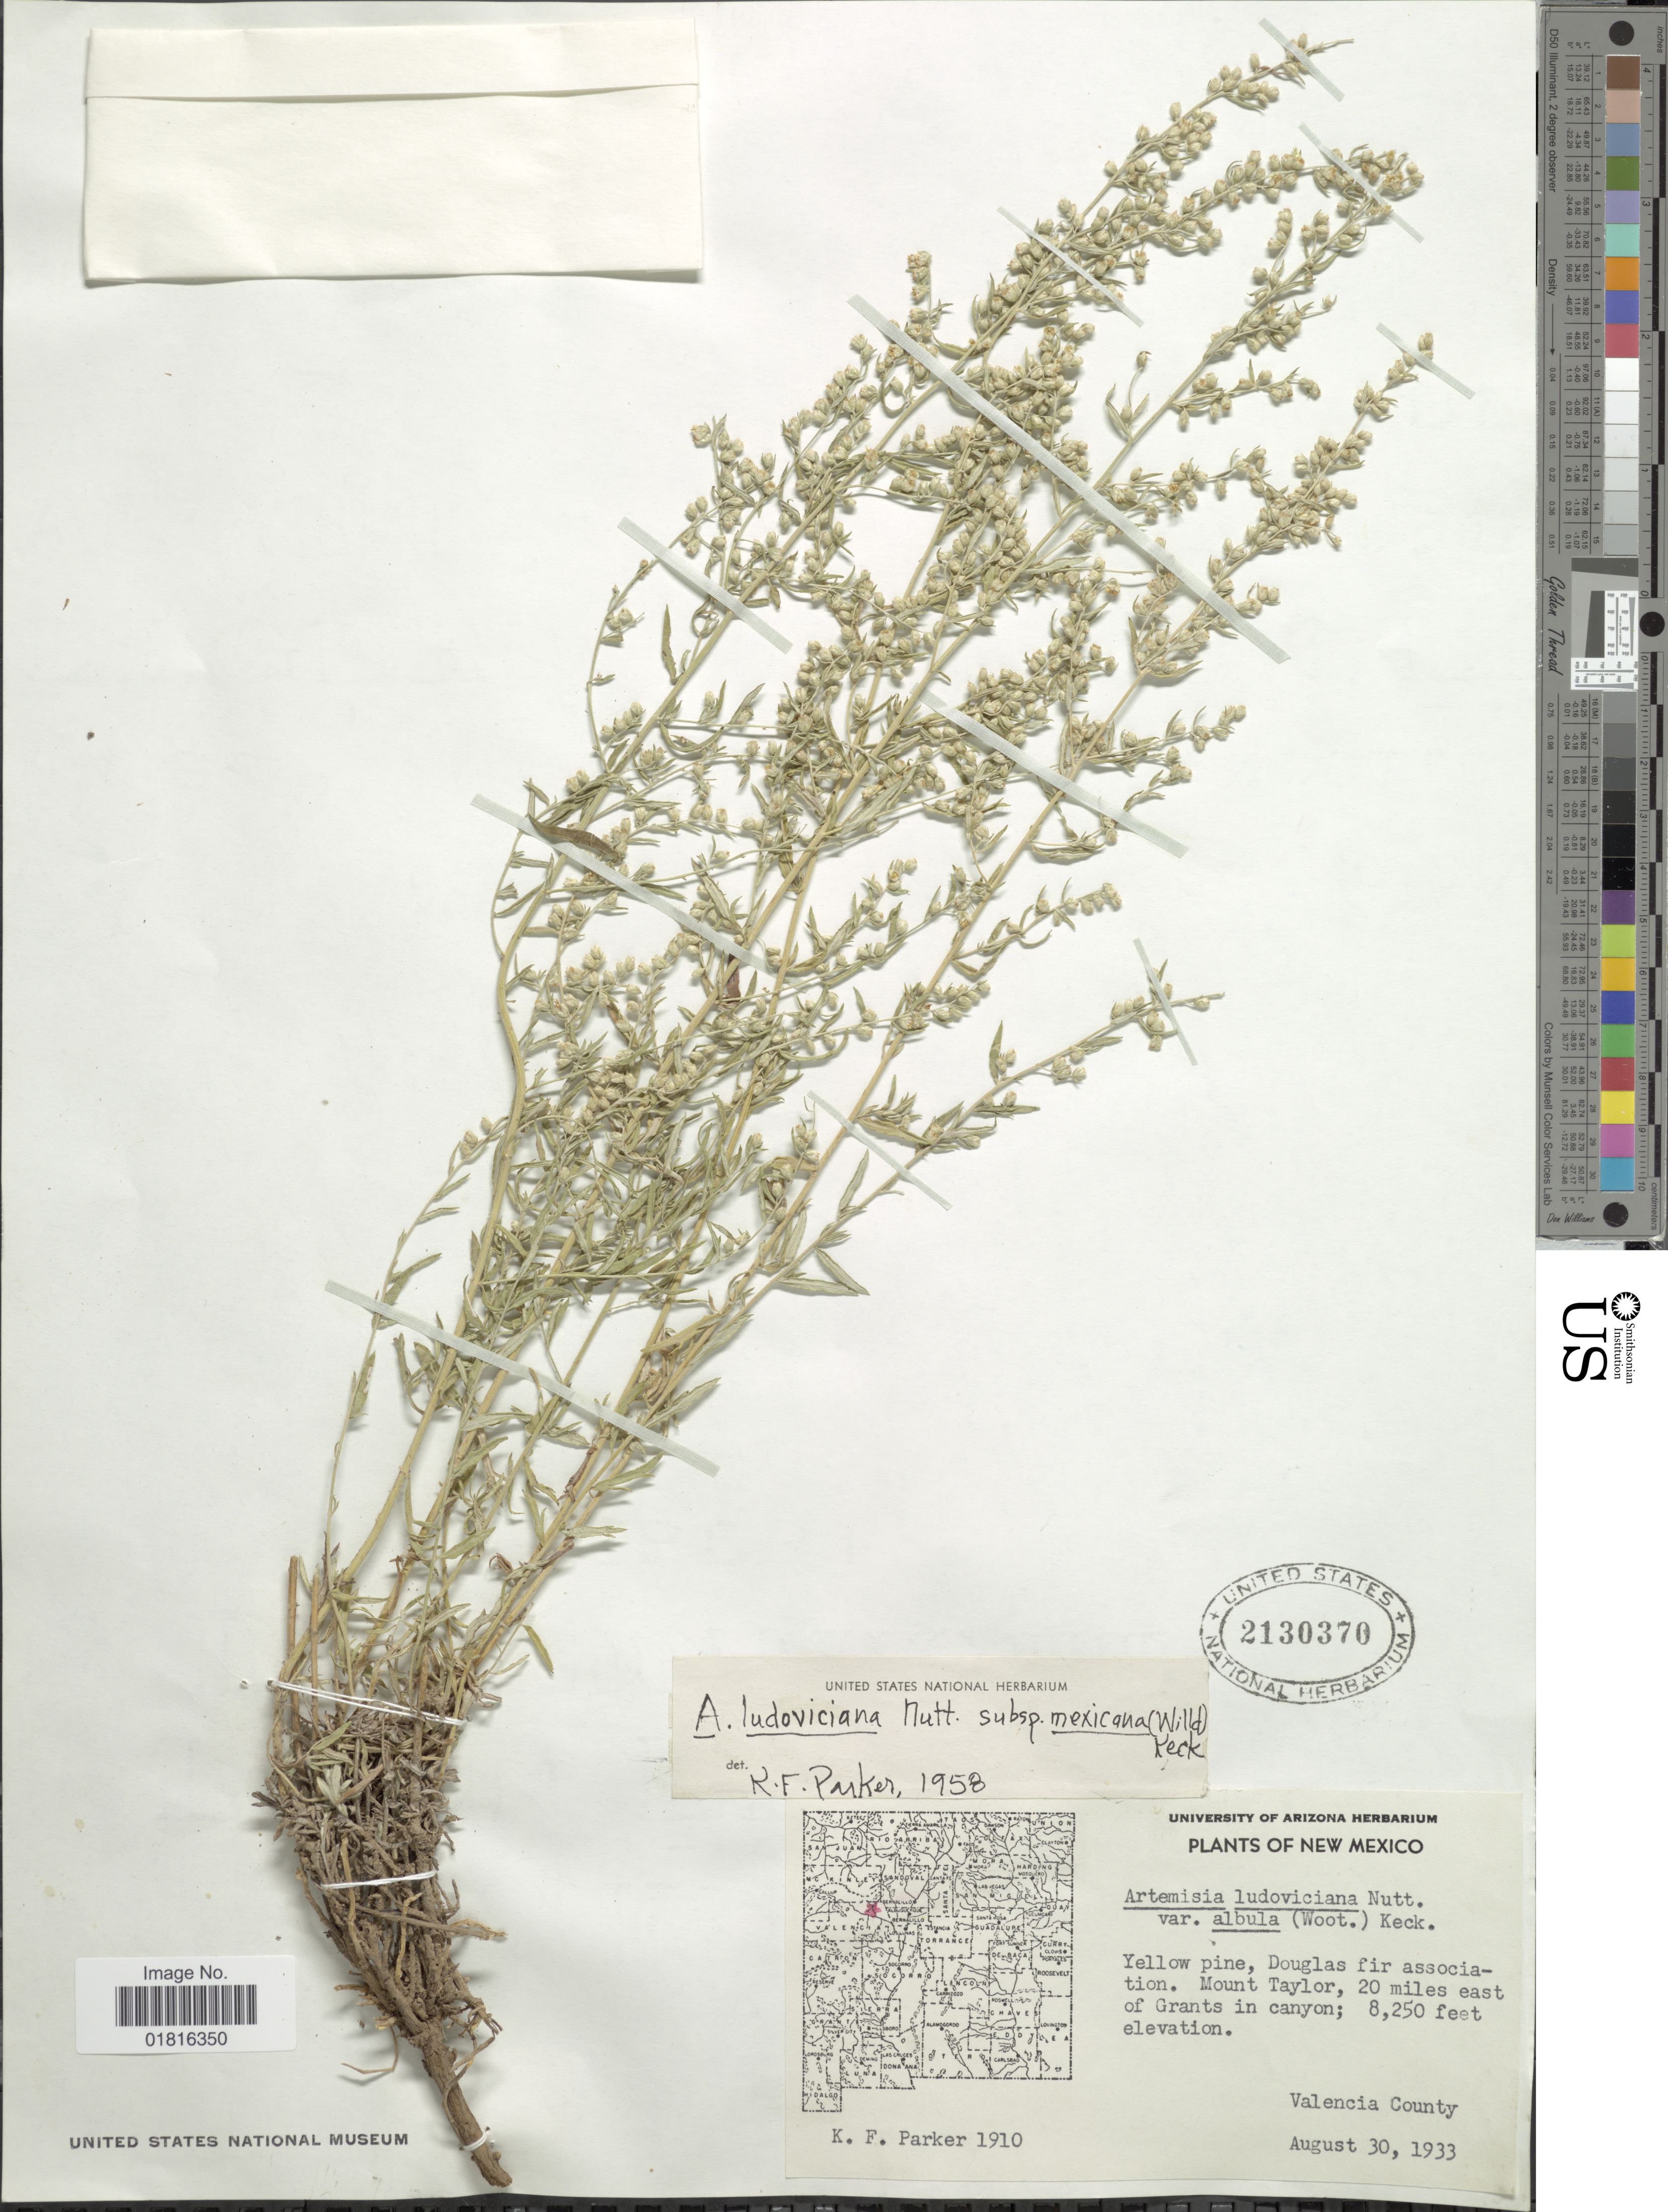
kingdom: Plantae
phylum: Tracheophyta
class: Magnoliopsida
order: Asterales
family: Asteraceae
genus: Artemisia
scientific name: Artemisia ludoviciana subsp. mexicana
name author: (Willd. ex Spreng.) D.D. Keck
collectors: K. F. Parker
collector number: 1910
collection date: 1933-08-30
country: United States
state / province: New Mexico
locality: Yellow pine, Douglas fir association. Mount Taylor, 20 miles east of Grants in canyon, Valencia County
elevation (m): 2515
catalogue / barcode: US 2130370